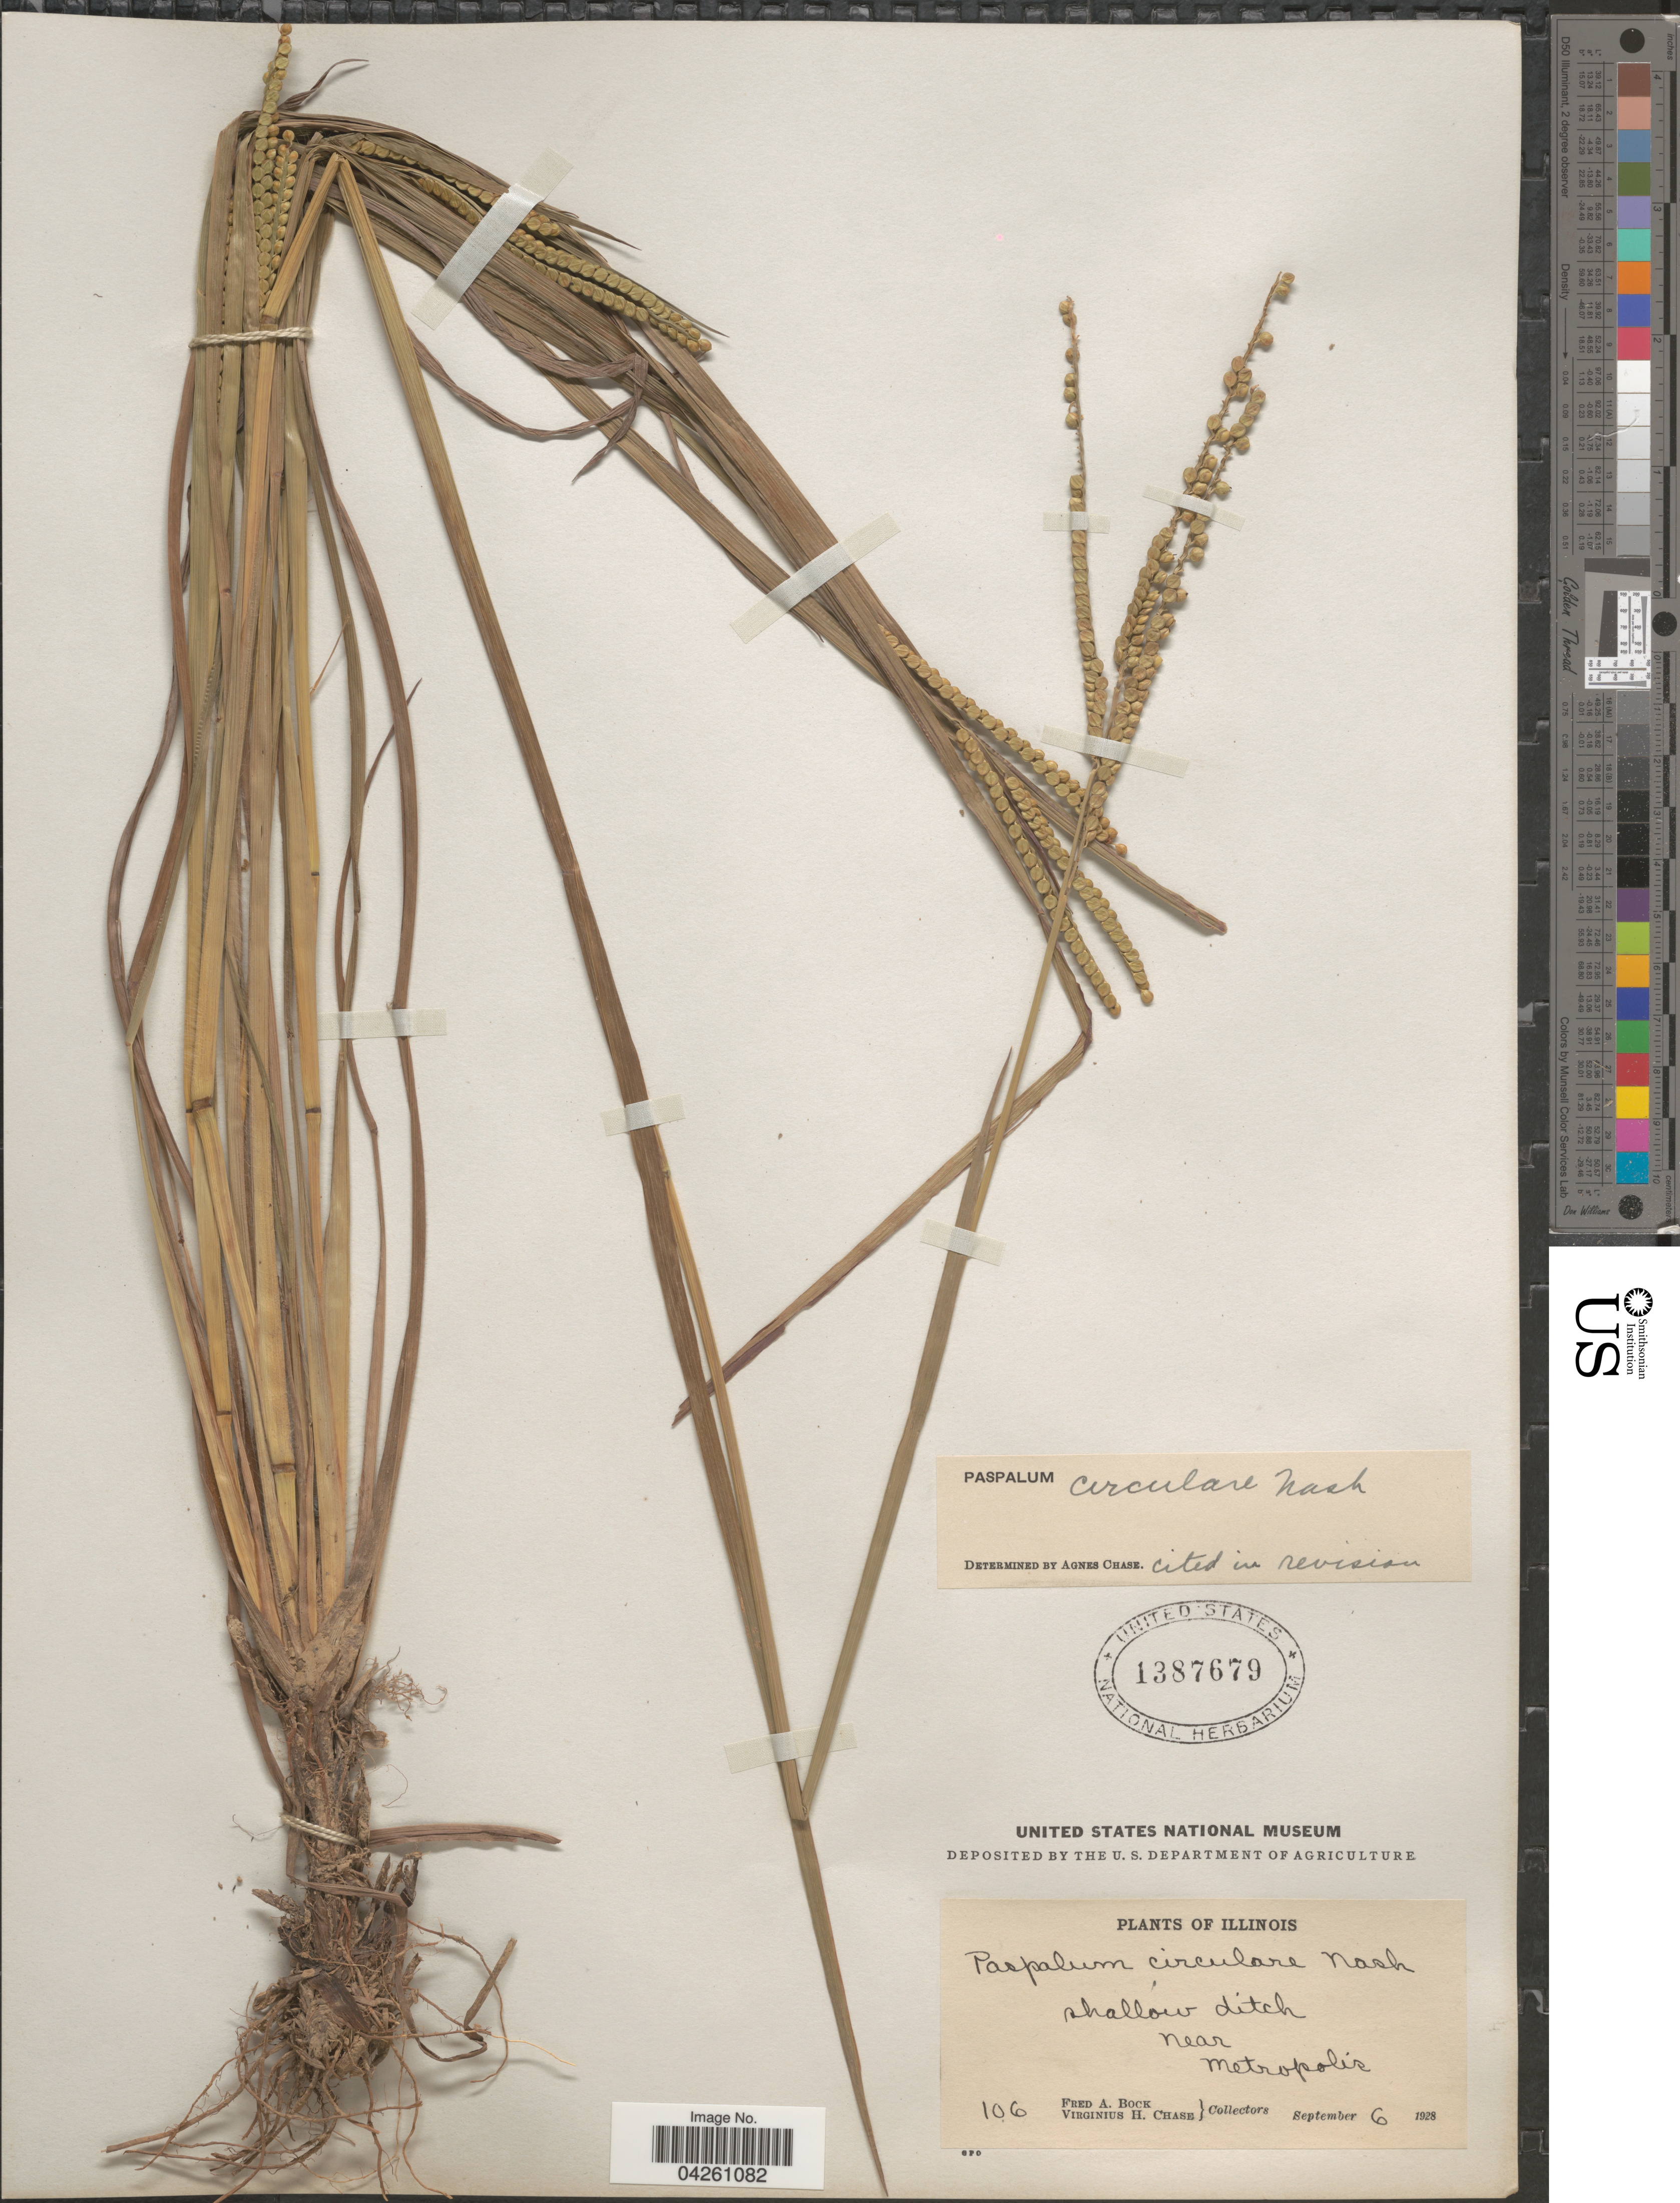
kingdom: Plantae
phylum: Tracheophyta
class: Liliopsida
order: Poales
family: Poaceae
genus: Paspalum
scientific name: Paspalum circulare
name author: Nash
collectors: F. Bock & V. H. Chase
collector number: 106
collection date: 1928-09-06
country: United States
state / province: Illinois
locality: Shallow ditch near Metropolis.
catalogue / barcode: US 1387679